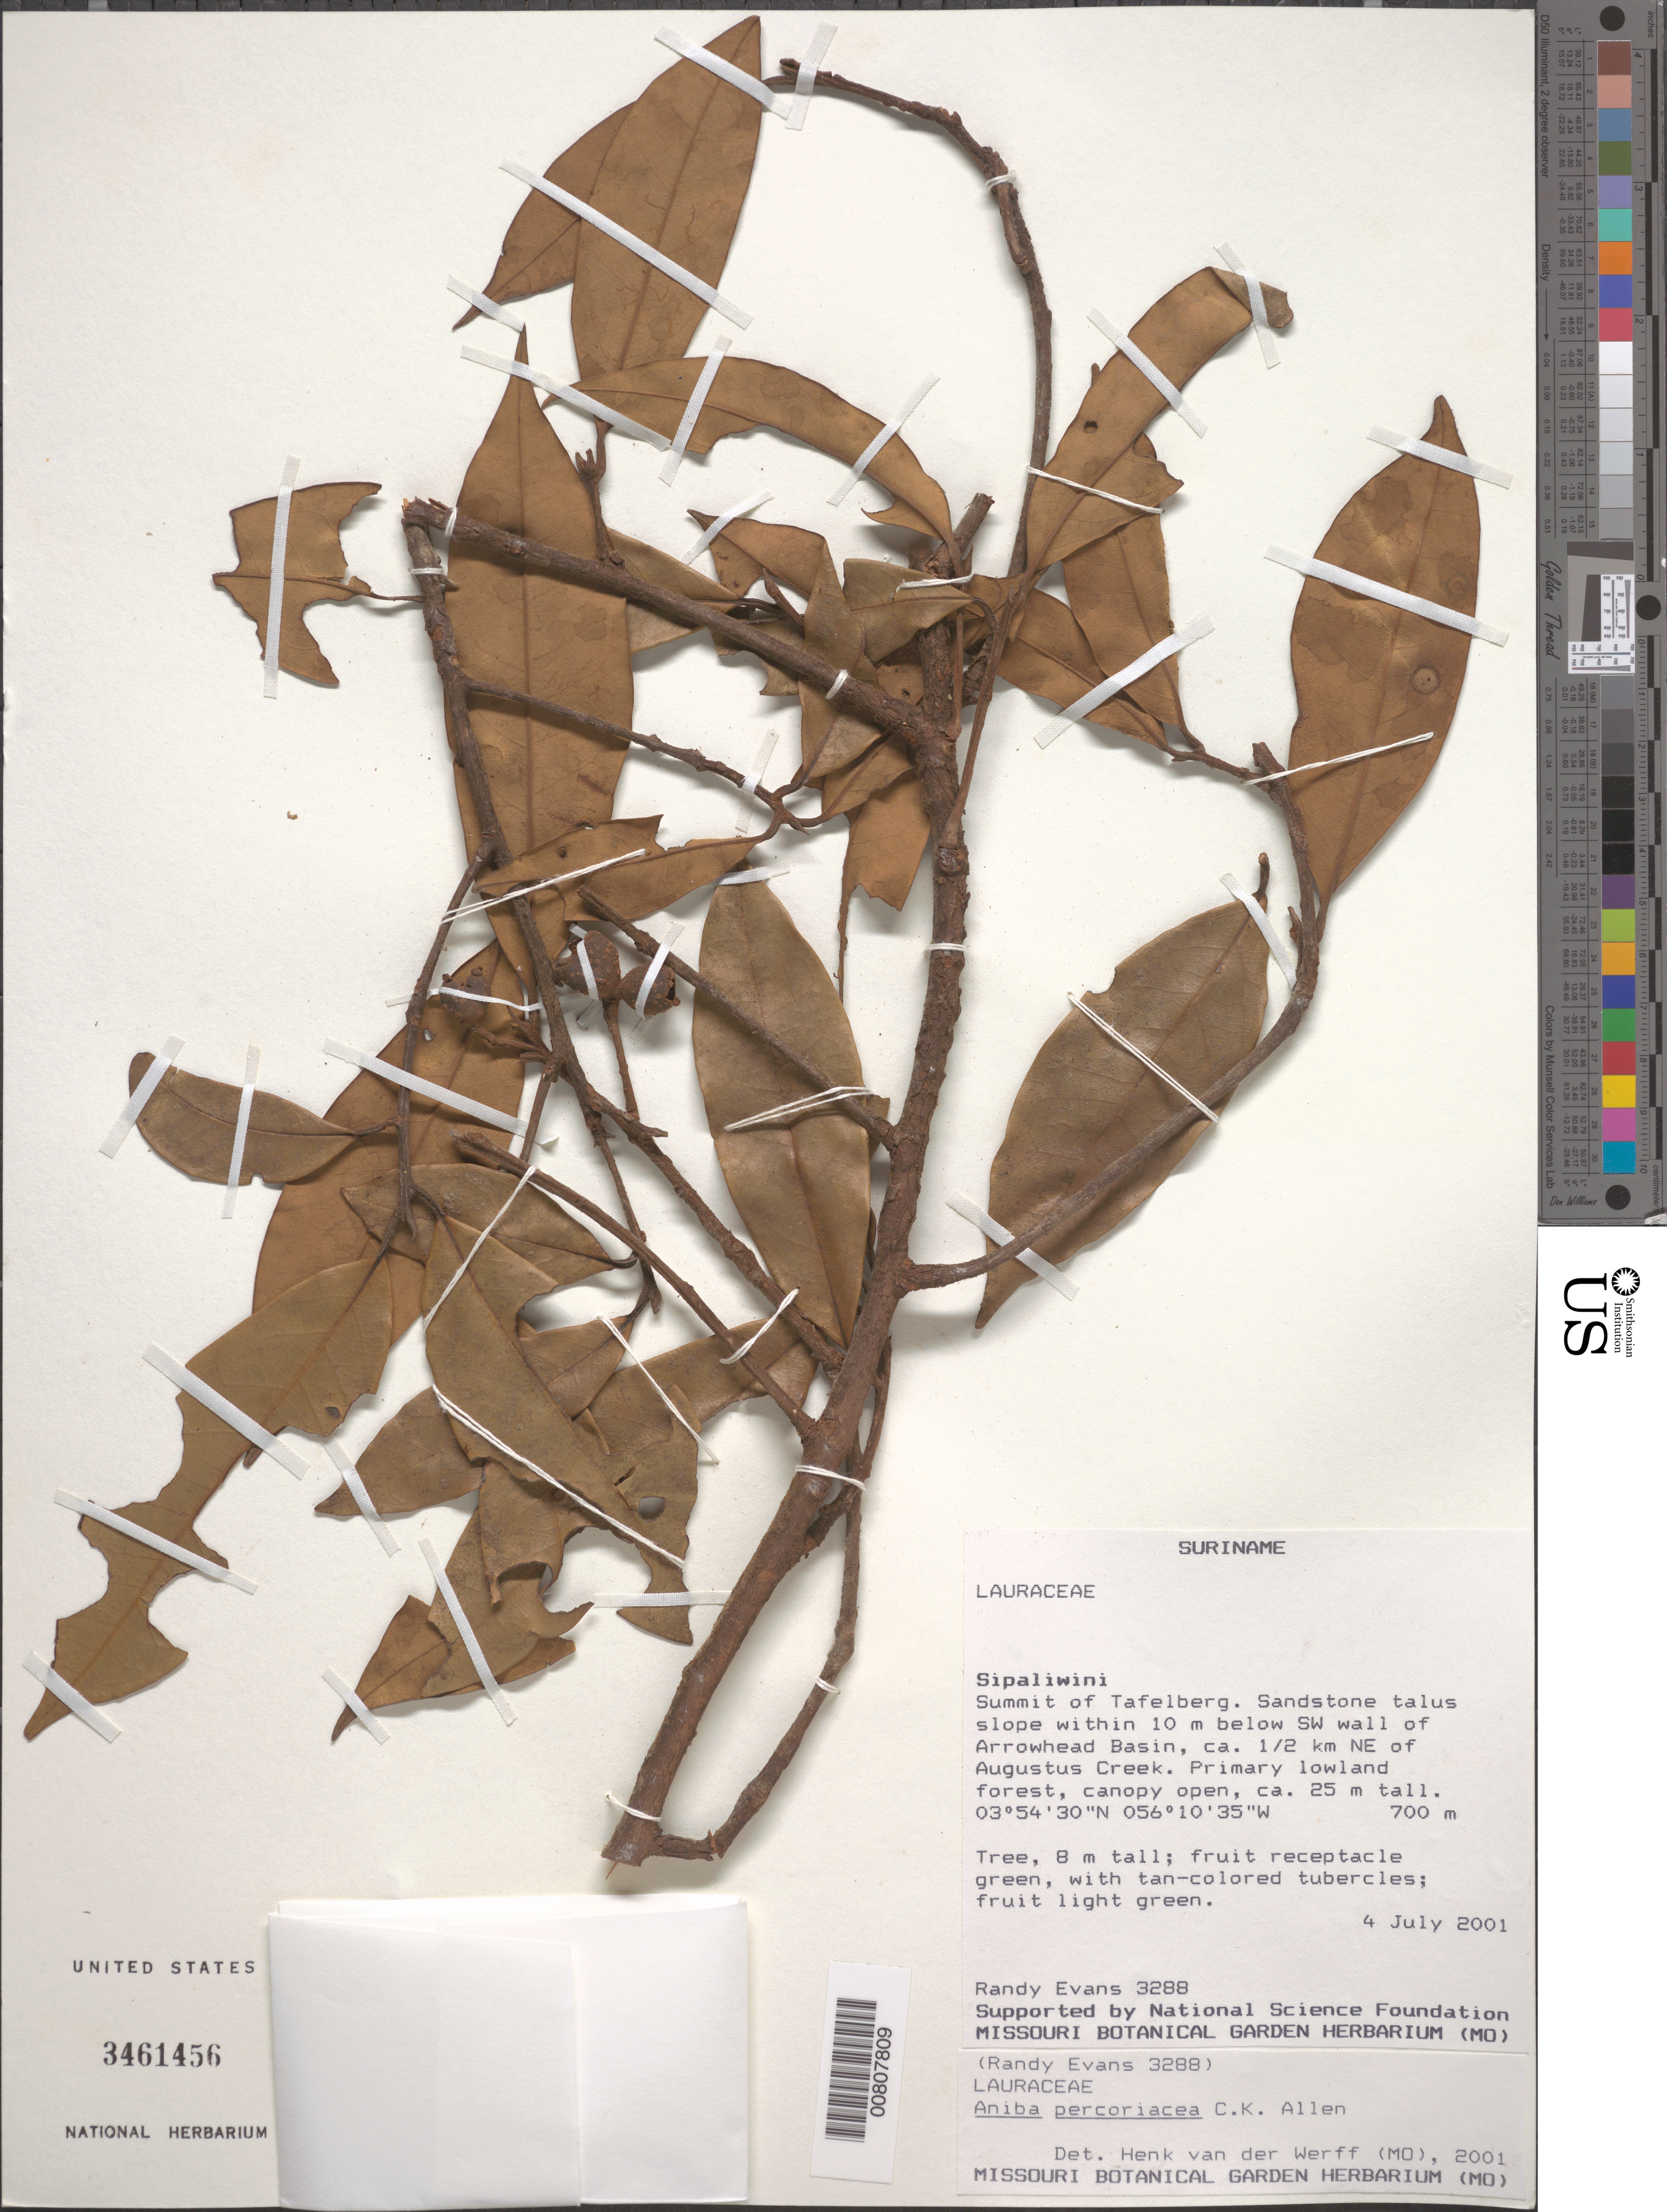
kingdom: Plantae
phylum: Tracheophyta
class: Magnoliopsida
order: Laurales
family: Lauraceae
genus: Aniba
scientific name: Aniba percoriacea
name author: C.K. Allen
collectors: R. Evans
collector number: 3288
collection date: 2001-07-04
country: Suriname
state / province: Sipaliwini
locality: Summit of Tafelberg. Sandstone talus slope within 10 m below SW wall of Arrowhead Basin, ca. ½ km NE of Augustus Creek.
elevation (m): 700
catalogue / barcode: US 3461456